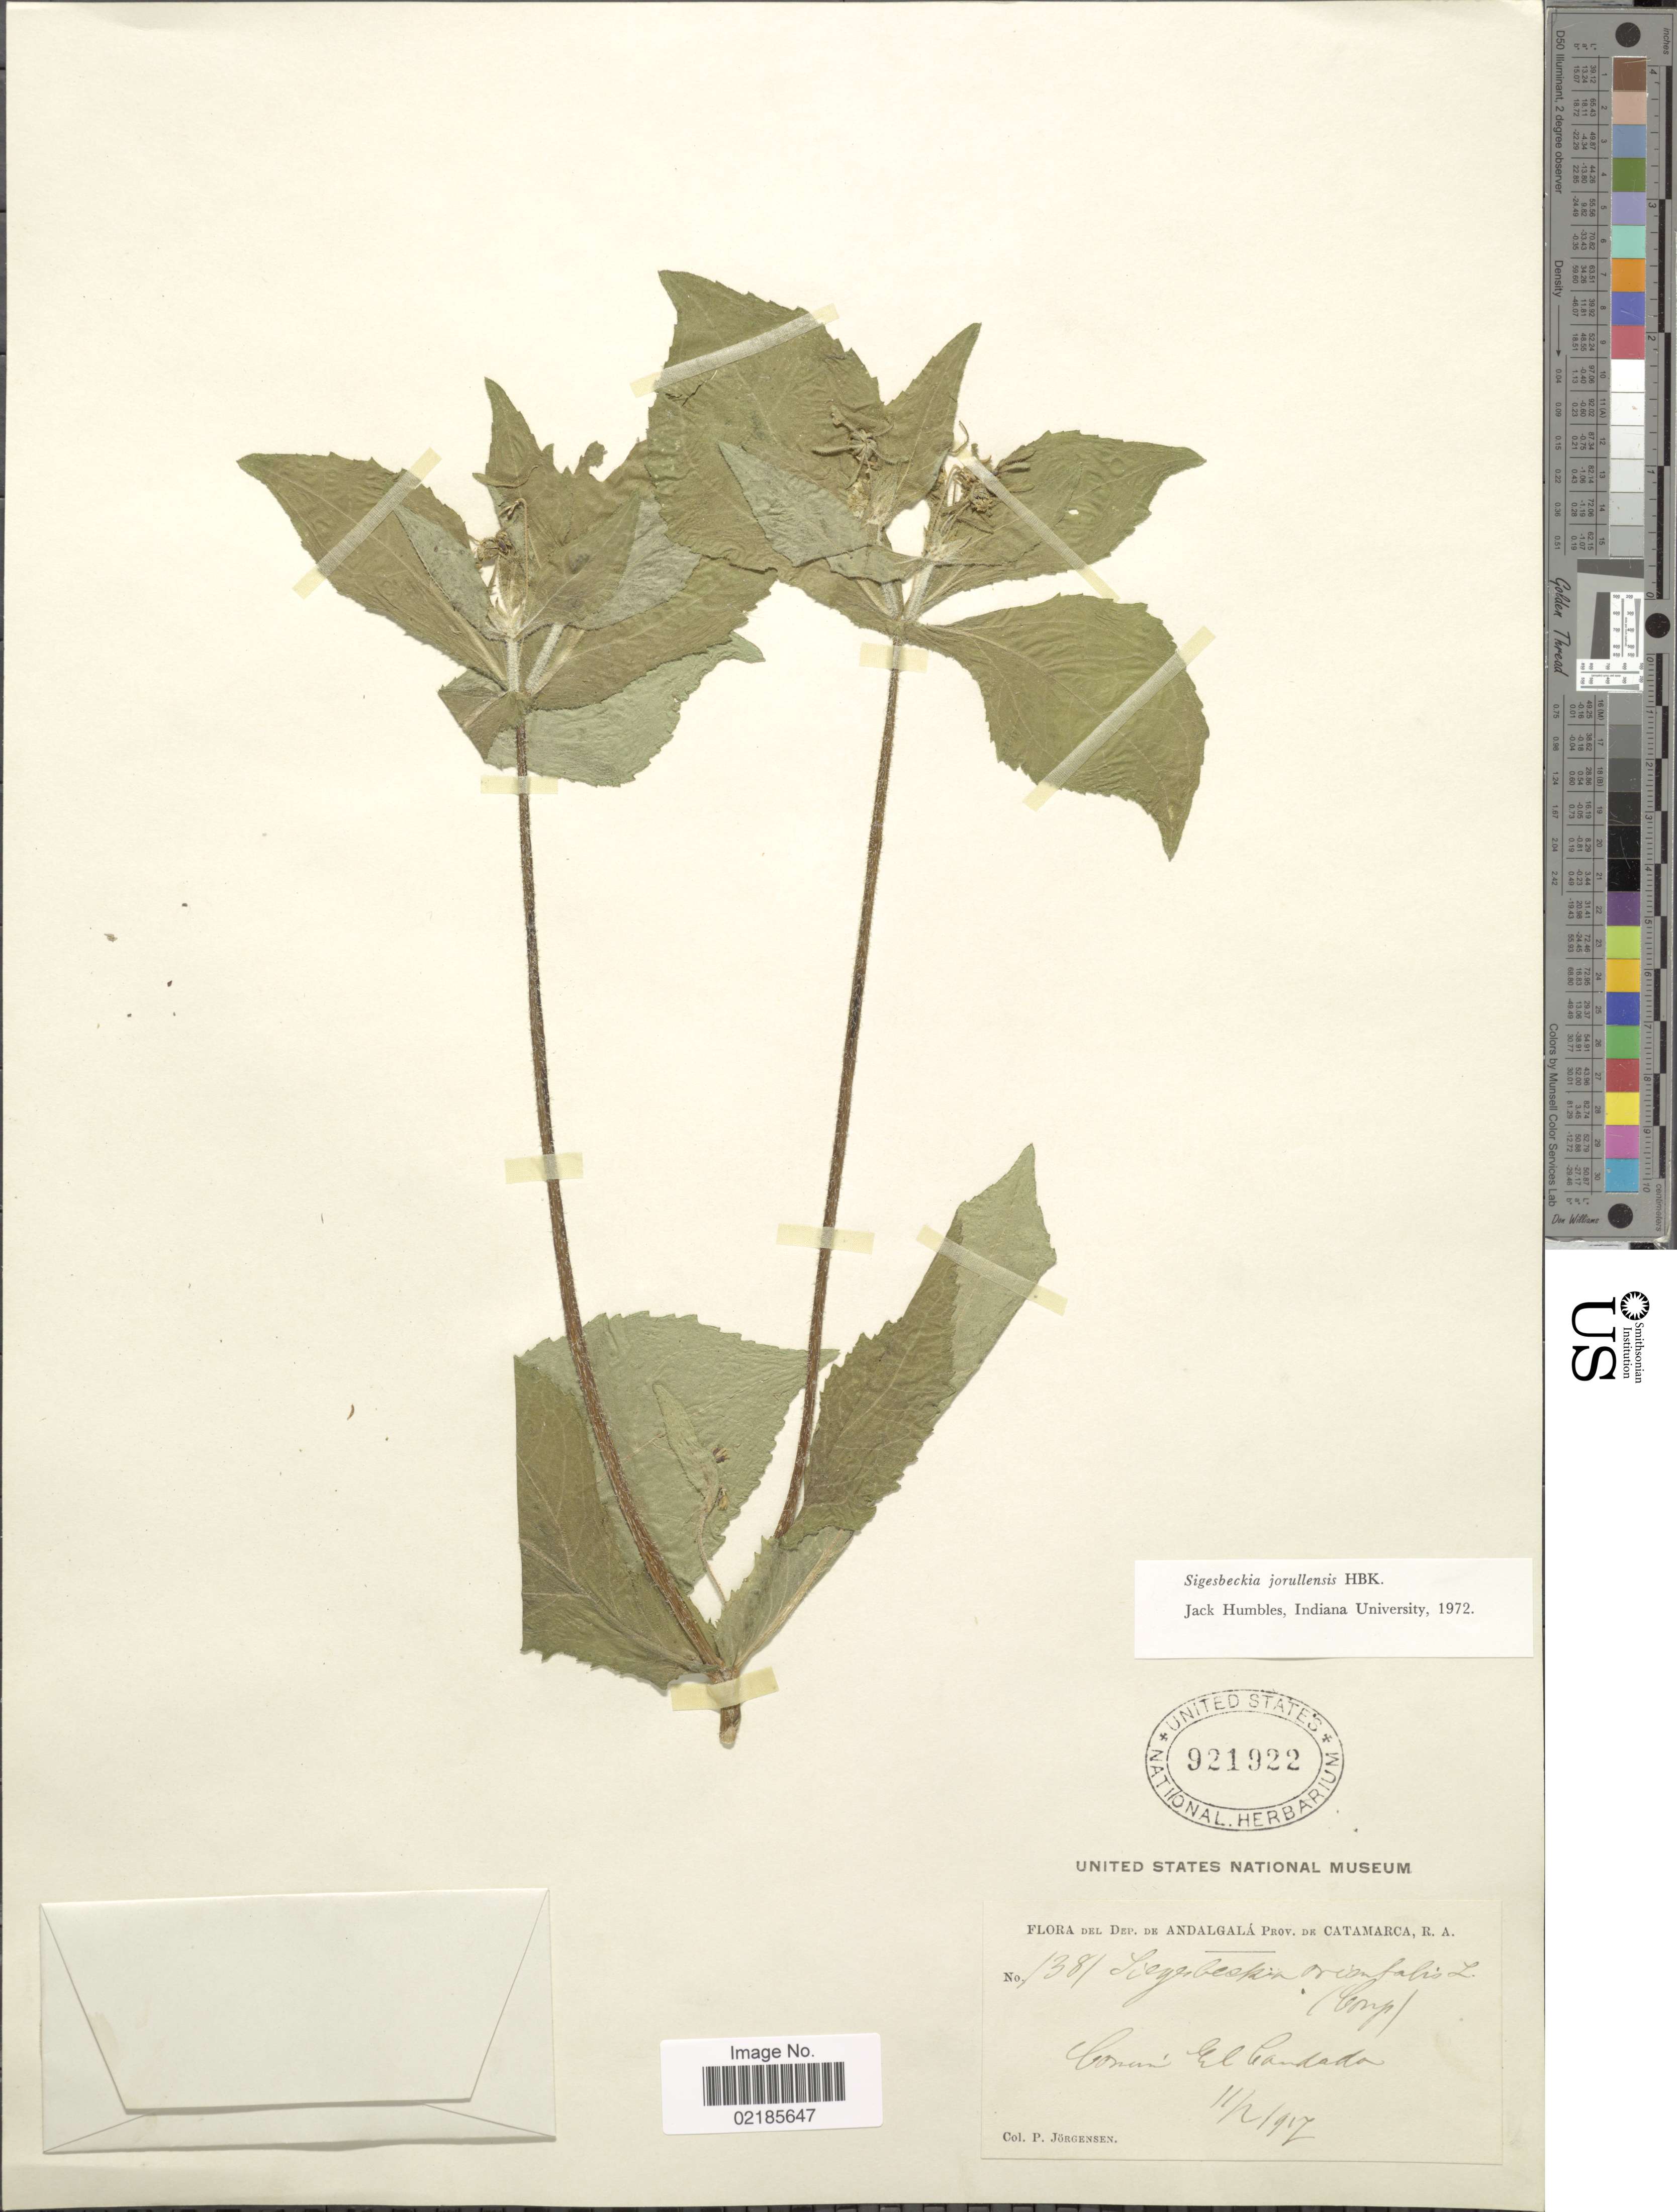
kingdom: Plantae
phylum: Tracheophyta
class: Magnoliopsida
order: Asterales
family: Asteraceae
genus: Sigesbeckia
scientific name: Sigesbeckia jorullensis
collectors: P. Jörgensen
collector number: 1381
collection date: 1917-02-11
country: Argentina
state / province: Catamarca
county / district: Andalgalá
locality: El Candado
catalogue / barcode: US 921922